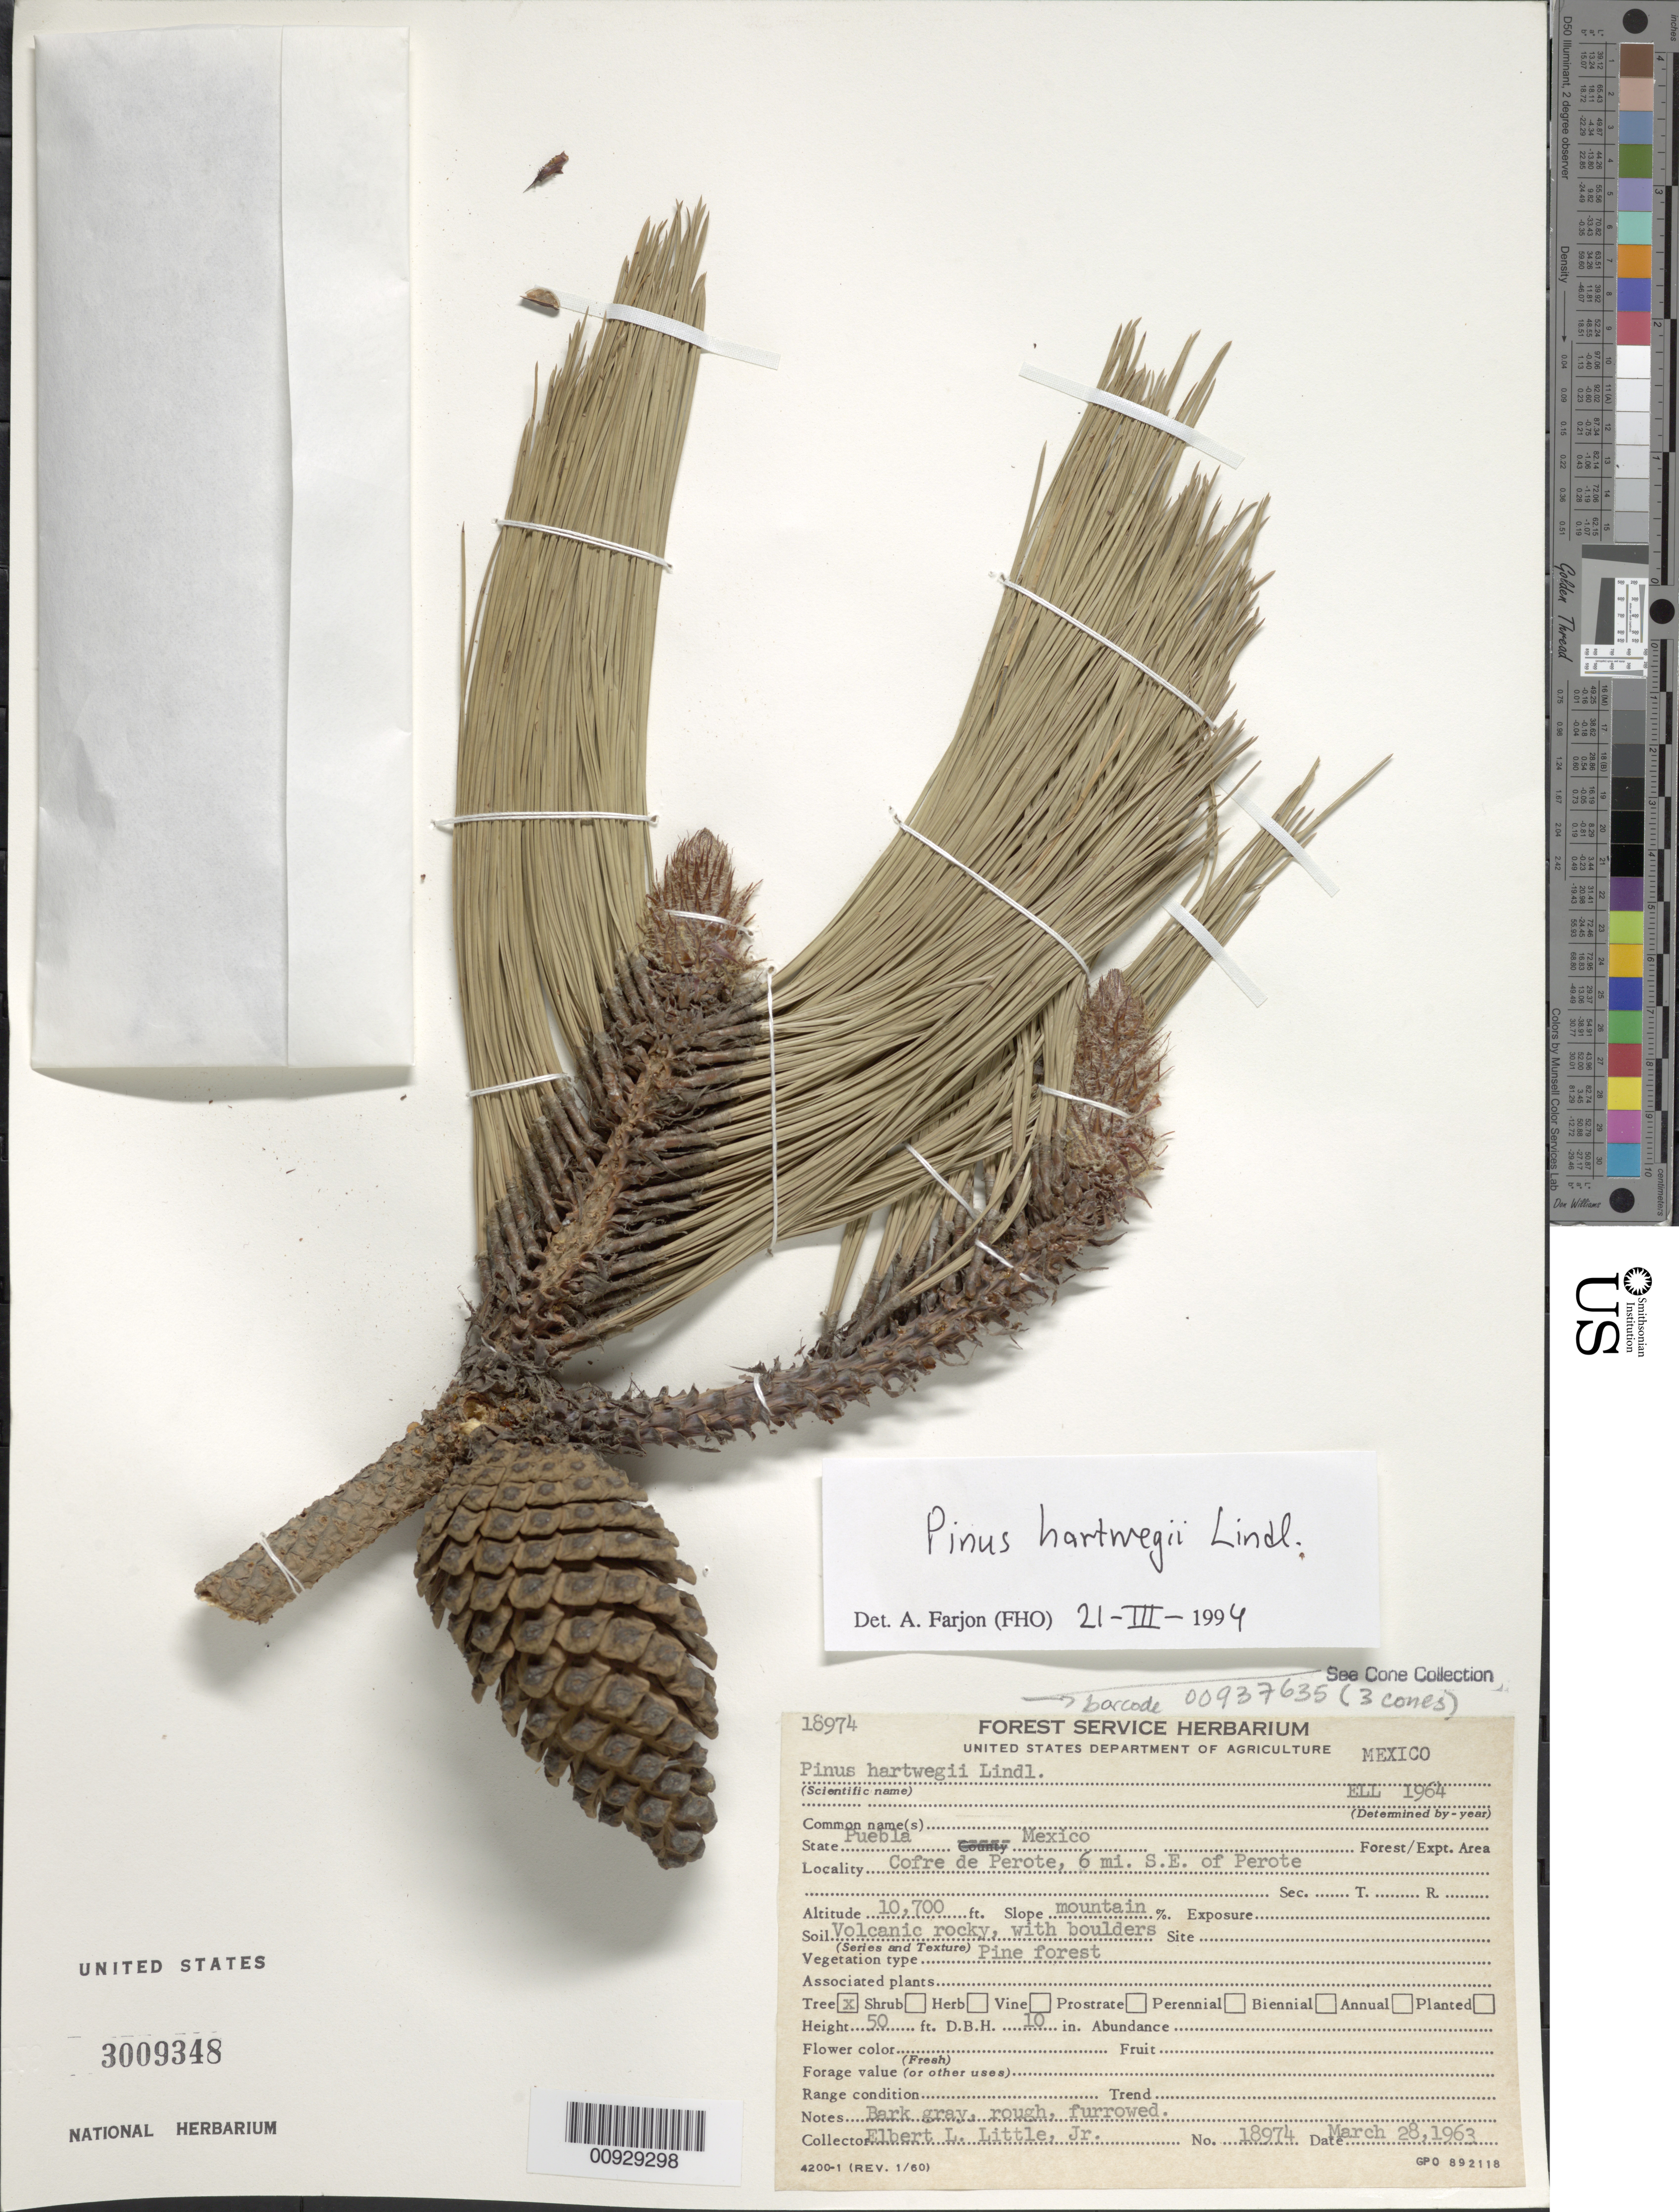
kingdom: Plantae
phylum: Tracheophyta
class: Pinopsida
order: Pinales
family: Pinaceae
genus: Pinus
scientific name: Pinus hartwegii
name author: Lindl.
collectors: E. L. Little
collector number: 18974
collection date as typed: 28 Mar 1963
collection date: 1963-03-28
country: Mexico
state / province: Puebla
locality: Cofre de Perote, 6 mi. SE of Perote.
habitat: Pine forest. Mountain. Soil volcanic rocky, with boulders.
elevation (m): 3261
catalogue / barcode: US 3009348